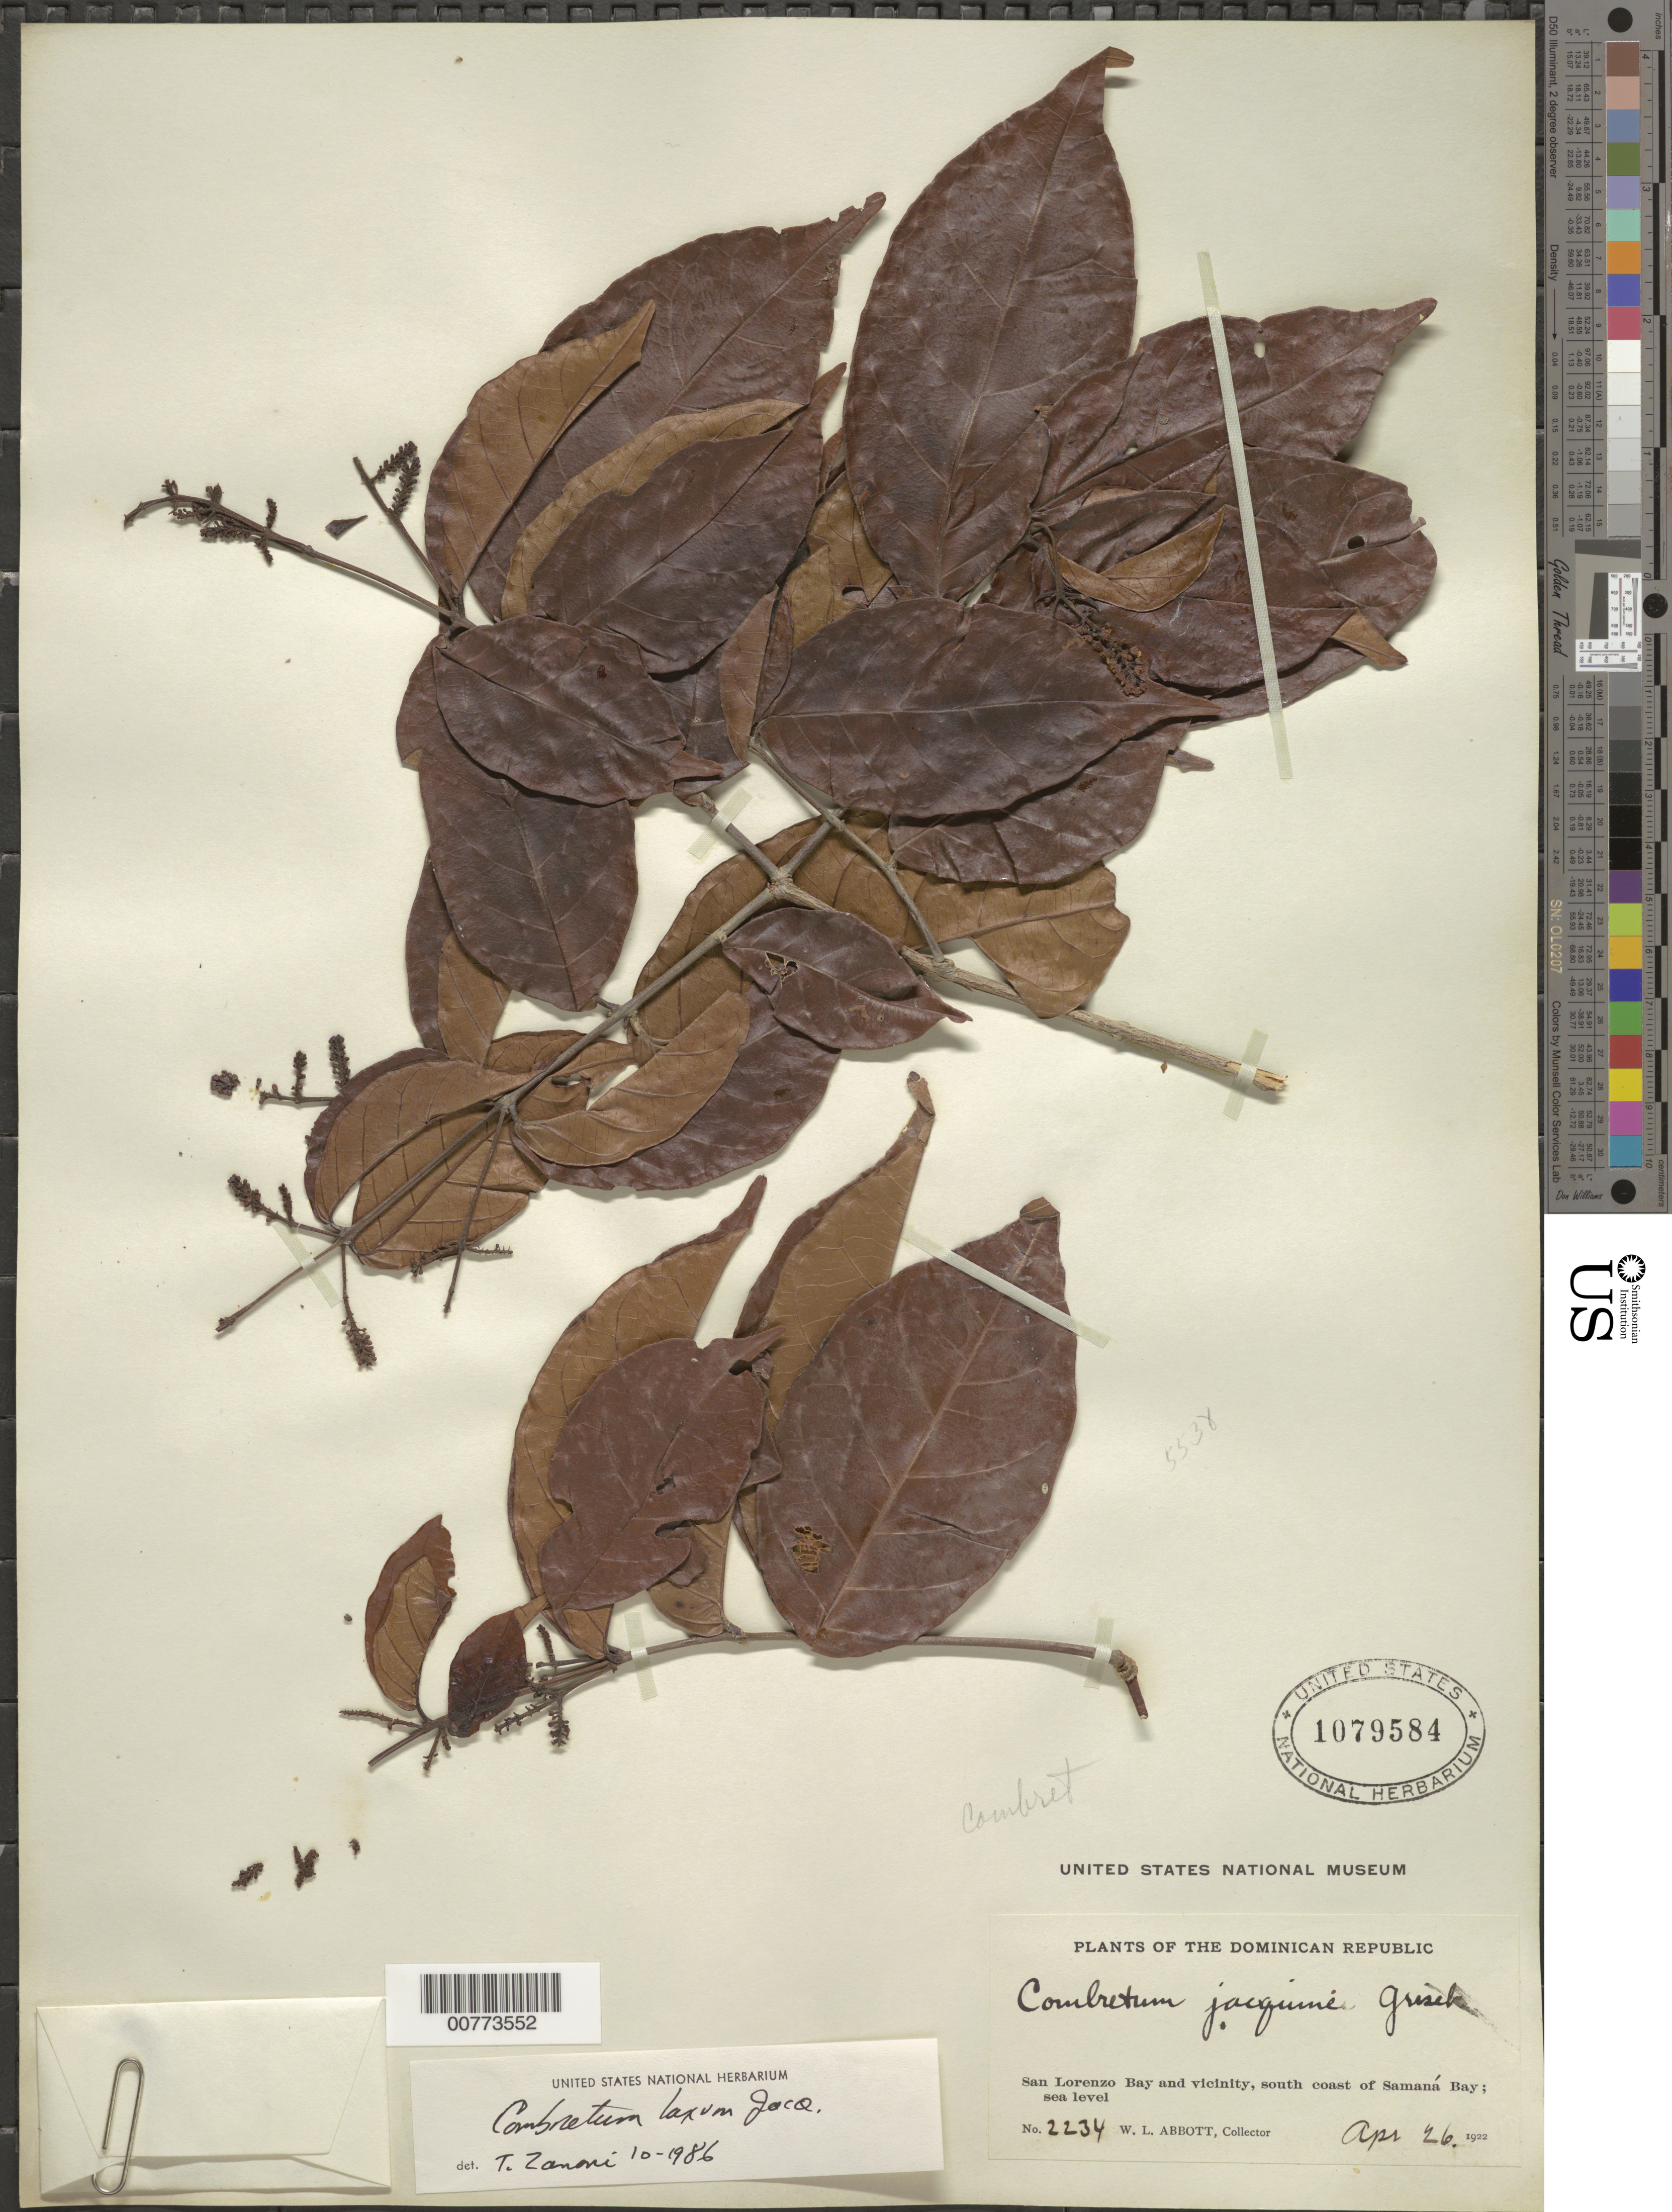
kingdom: Plantae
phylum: Tracheophyta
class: Magnoliopsida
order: Myrtales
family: Combretaceae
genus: Combretum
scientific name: Combretum laxum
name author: Jacq.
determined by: Zanoni, T. A., (NY), New York Botanical Garden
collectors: W. L. Abbott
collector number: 2234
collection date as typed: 26 Apr 1922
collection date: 1922-04-26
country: Dominican Republic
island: Hispaniola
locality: San Lorenzo Bay and vicinity, south coast of Samaná Bay.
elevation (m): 0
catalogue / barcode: US 1079584